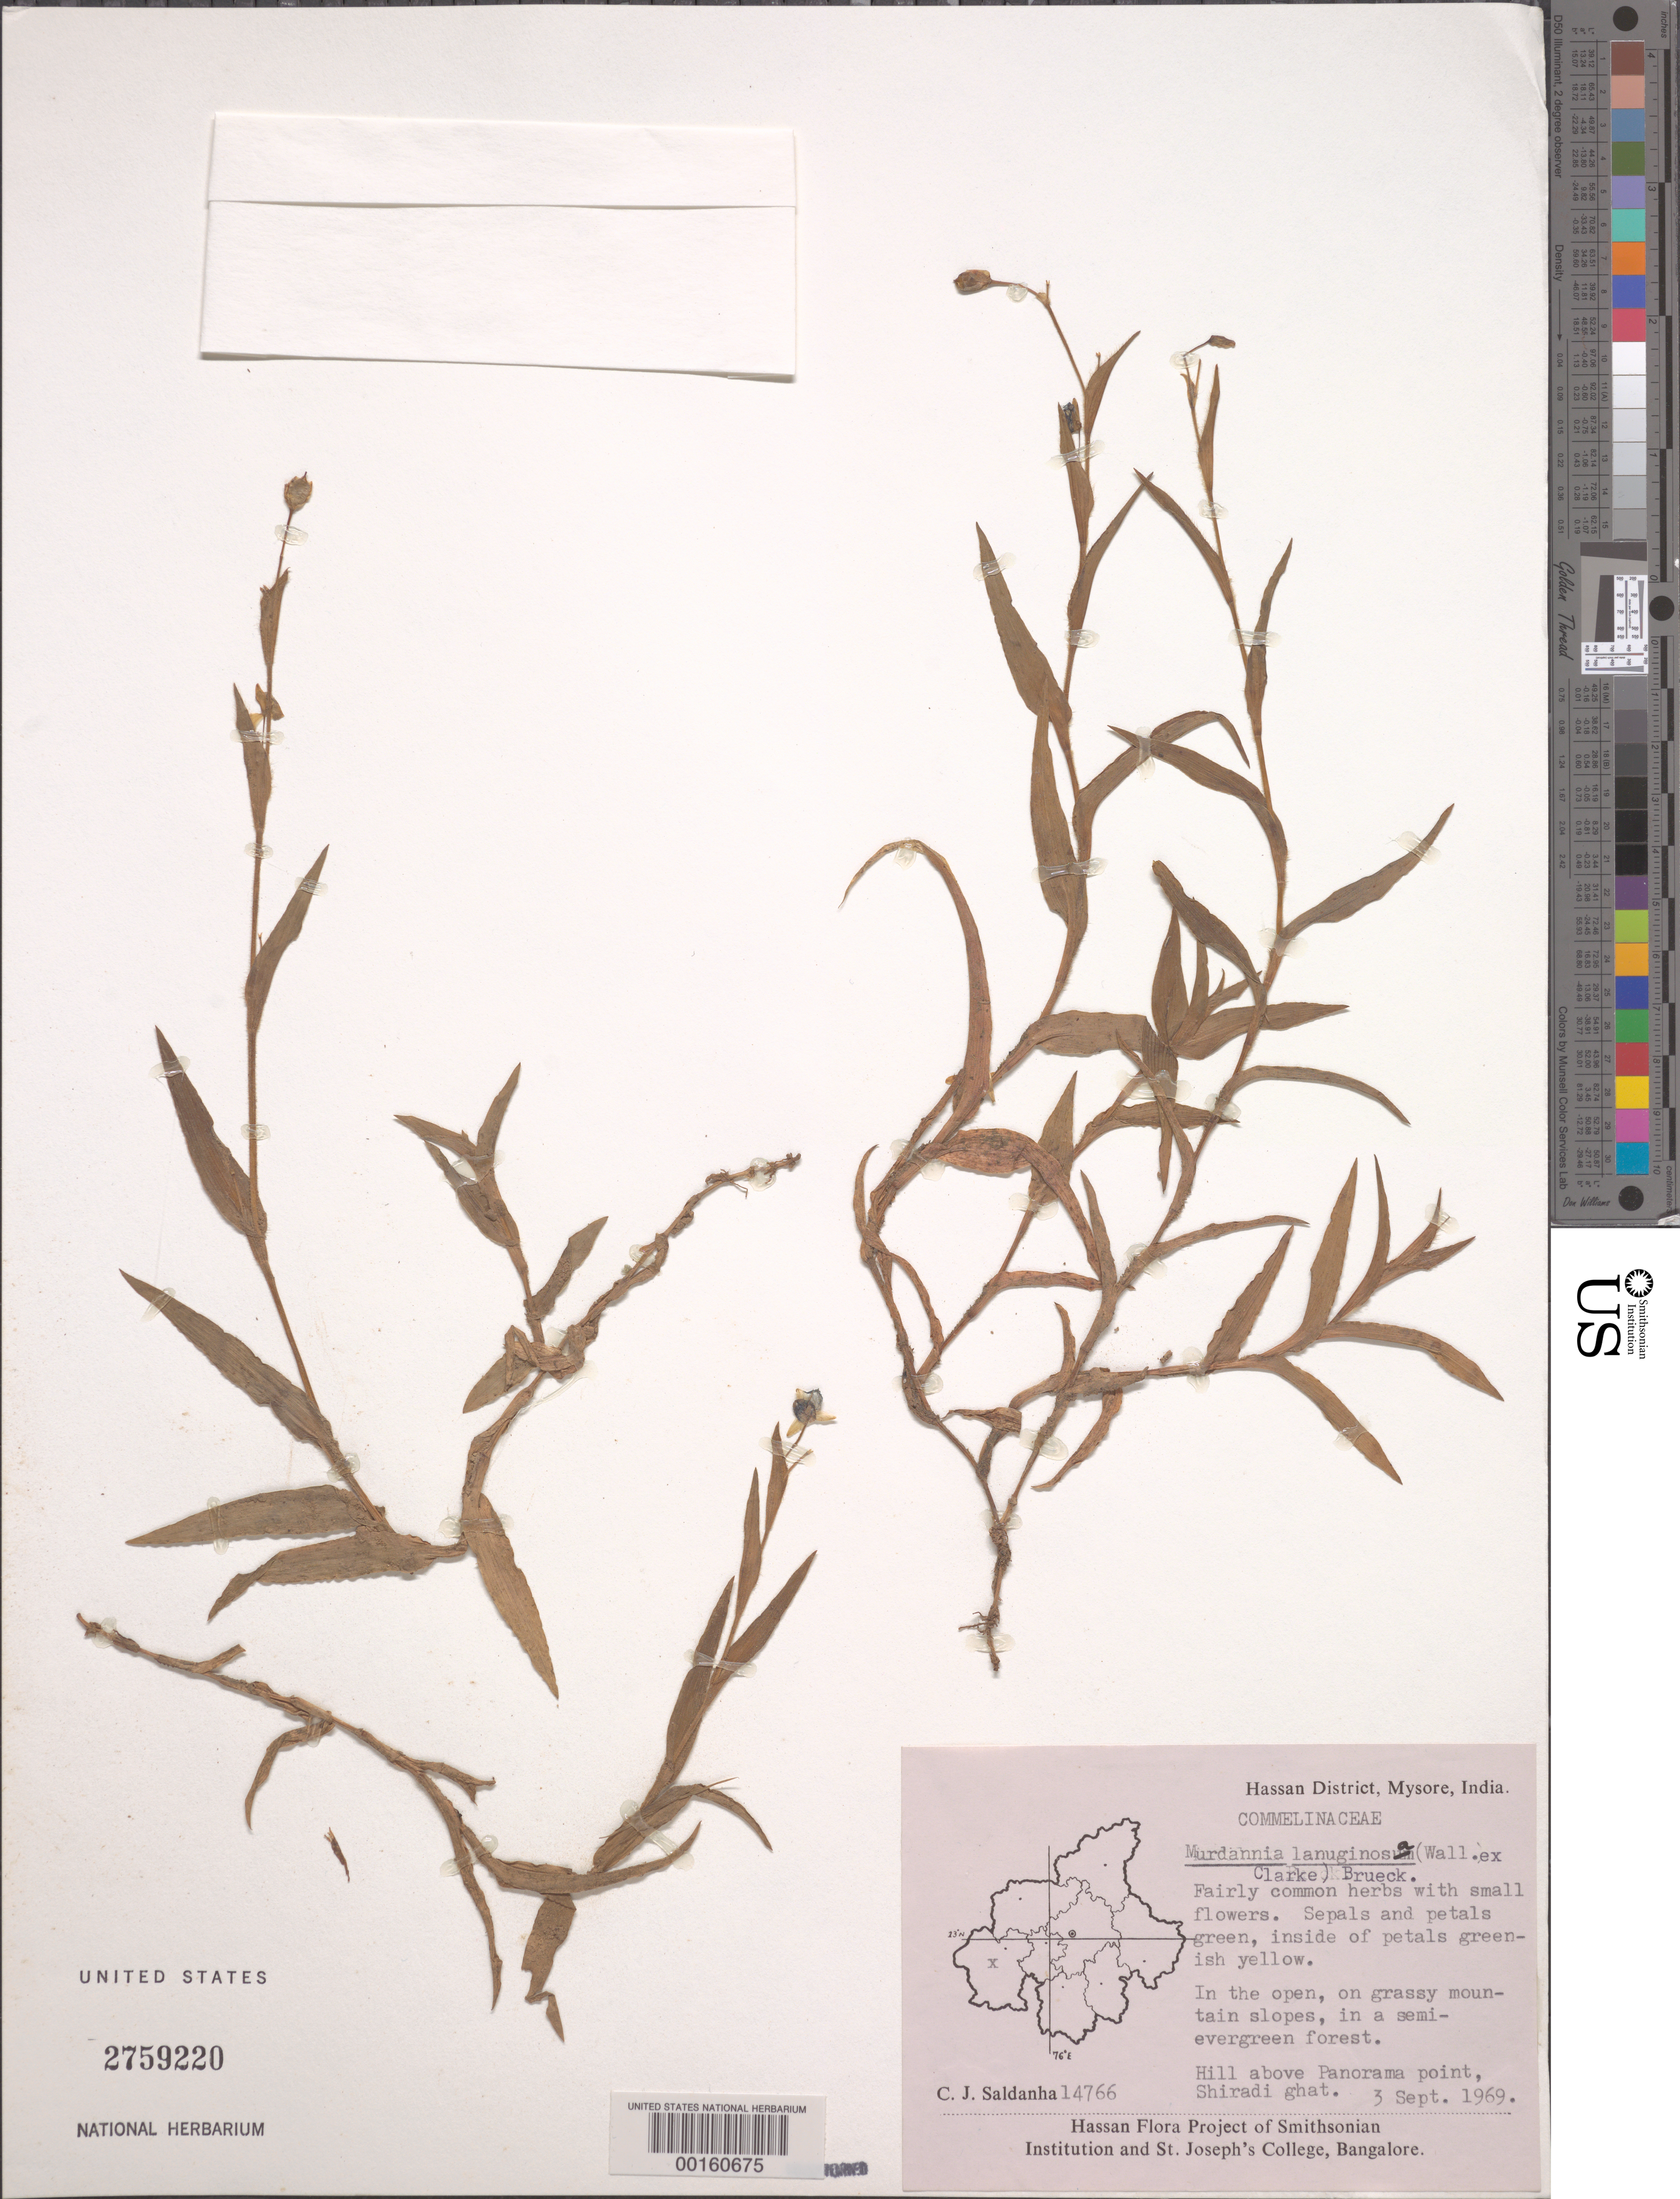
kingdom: Plantae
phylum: Tracheophyta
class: Liliopsida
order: Commelinales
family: Commelinaceae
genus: Murdannia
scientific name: Murdannia lanuginosa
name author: (Wall. ex C.B. Clarke) G. Brückn.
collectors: C. J. Saldanha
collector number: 14766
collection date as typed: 03 Sep 1969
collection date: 1969-09-03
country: India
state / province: Karnataka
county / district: Hassan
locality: Shiradi ghat, panorama point, mysore state [mysore state = karnataka.]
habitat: Grassy mountain slopes, semi-evergreen forest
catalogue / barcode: US 2759220